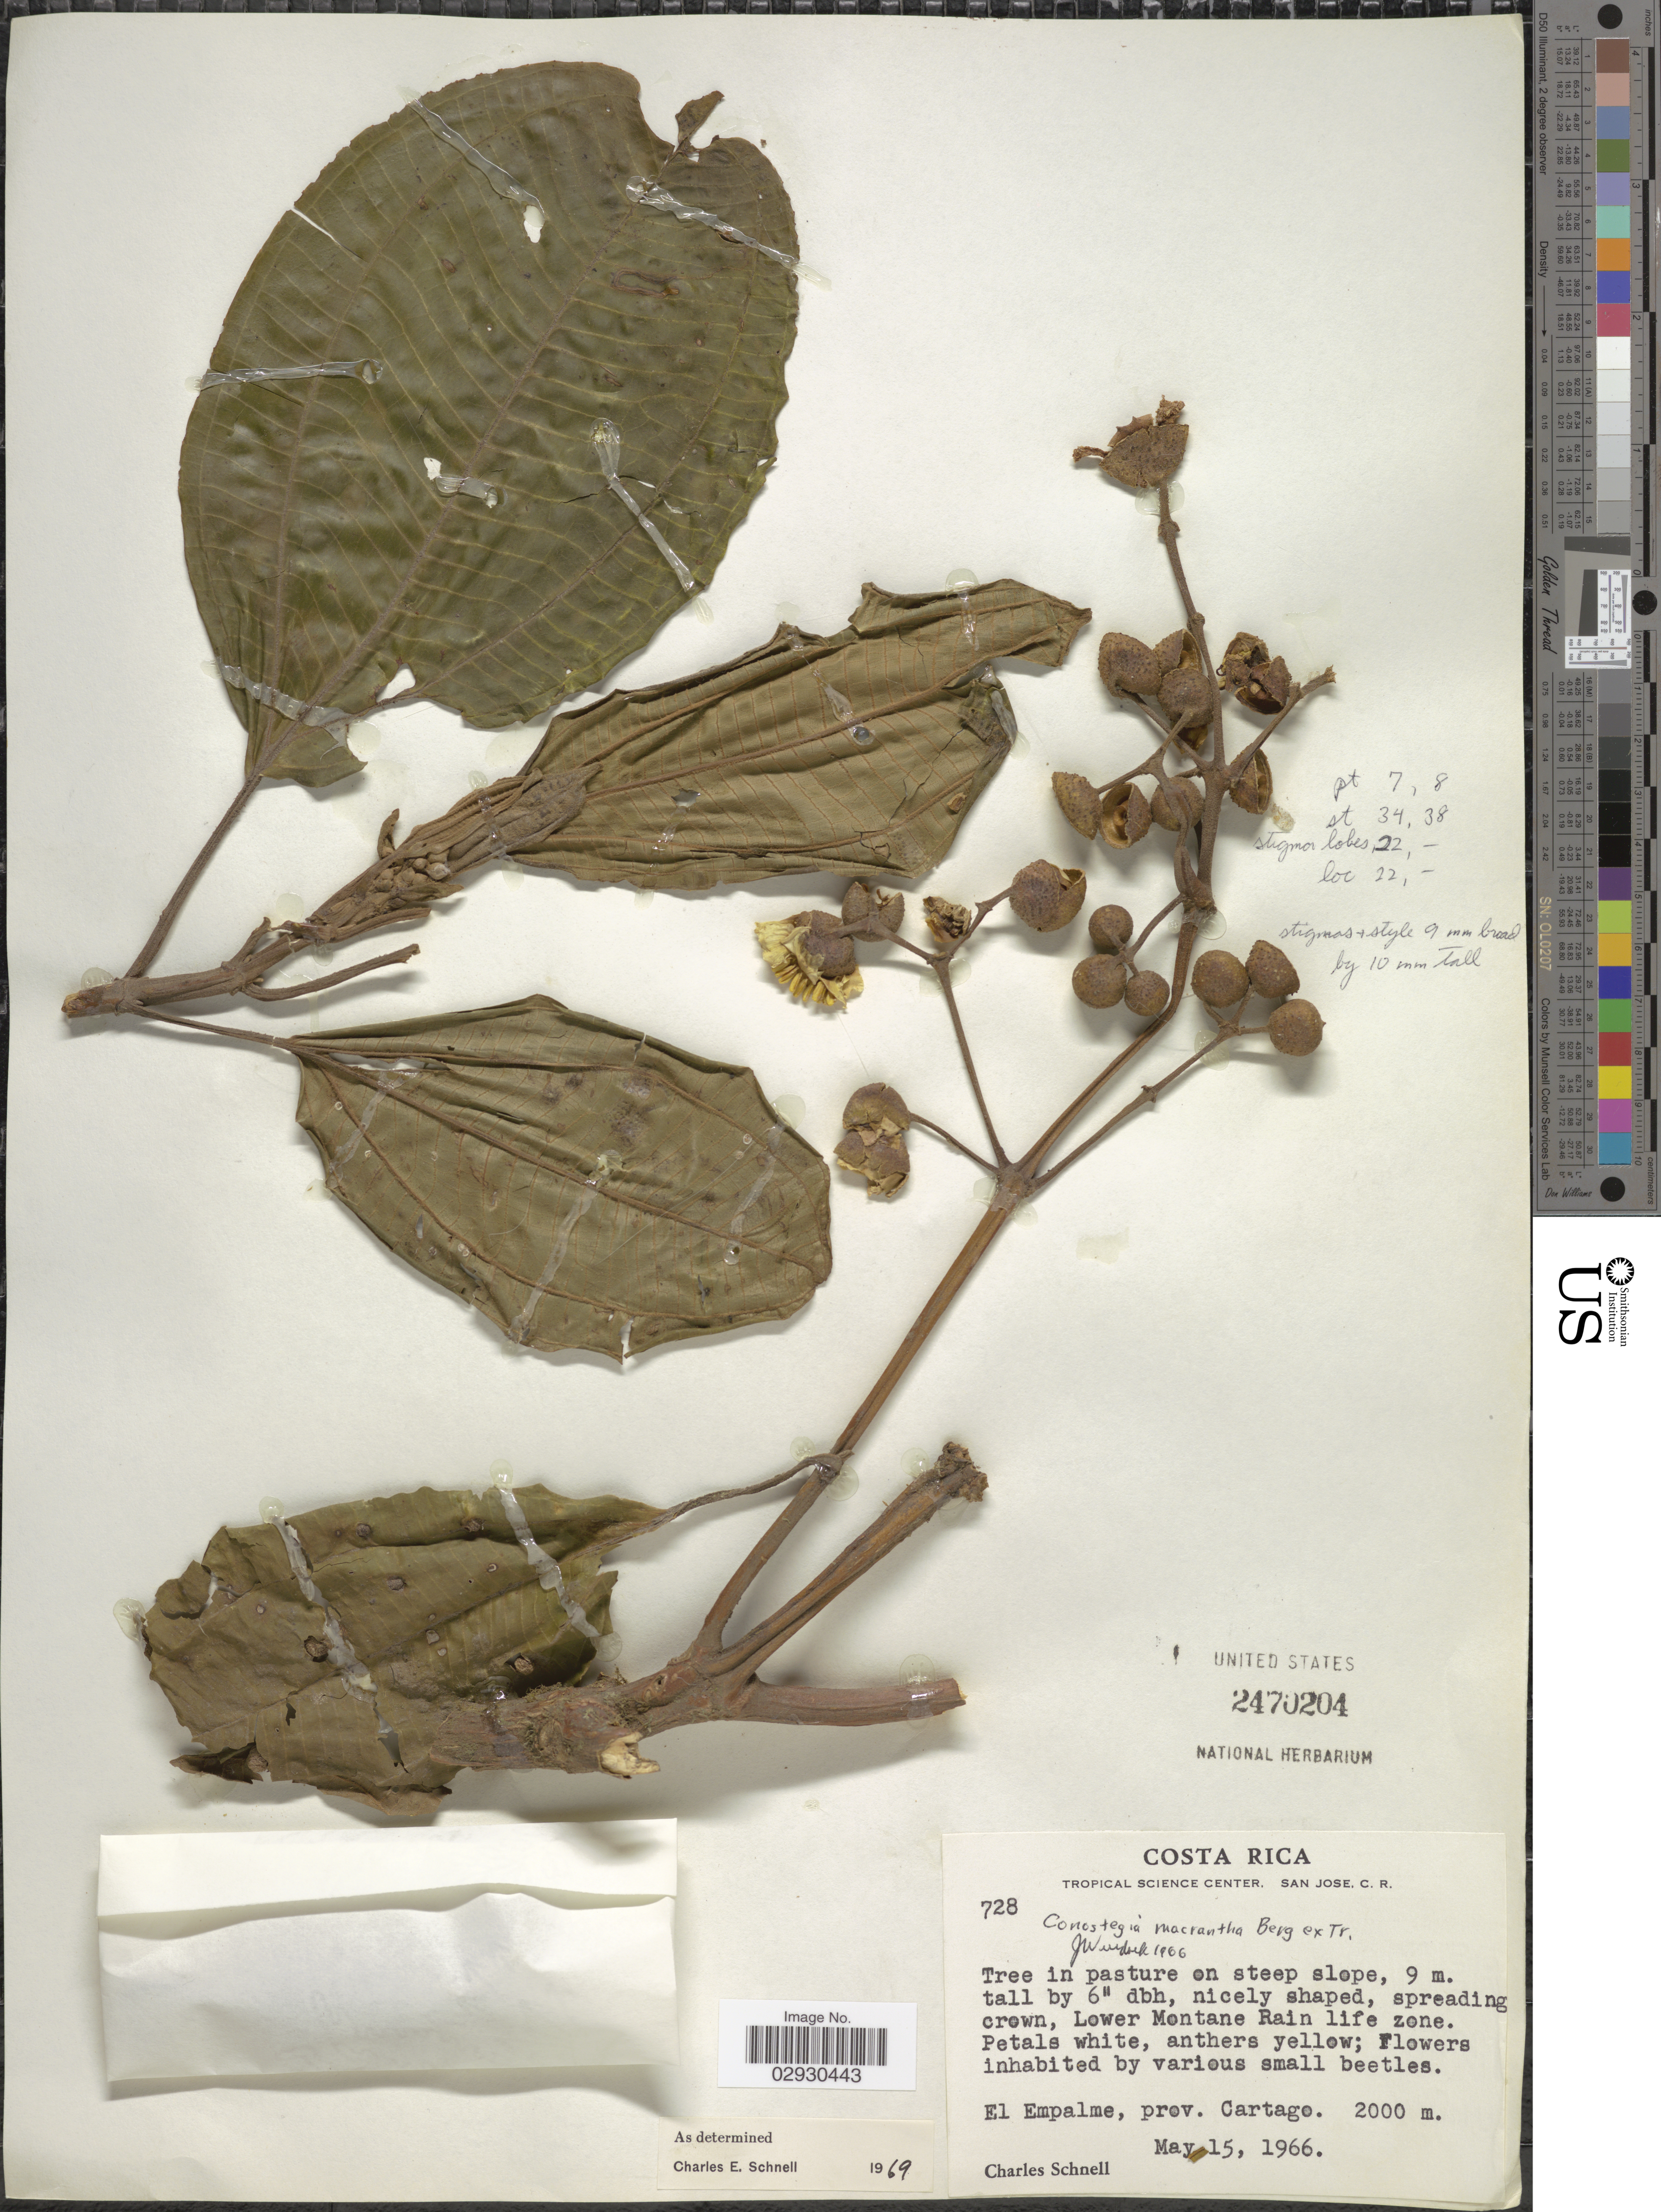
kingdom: Plantae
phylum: Tracheophyta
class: Magnoliopsida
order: Myrtales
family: Melastomataceae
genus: Conostegia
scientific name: Conostegia macrantha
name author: O. Berg ex Triana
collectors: C. Schnell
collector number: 728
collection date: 1966-05-15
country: Costa Rica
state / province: Cartago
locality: El Empalme, prov. Cartago.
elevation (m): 2000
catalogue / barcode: US 2470204